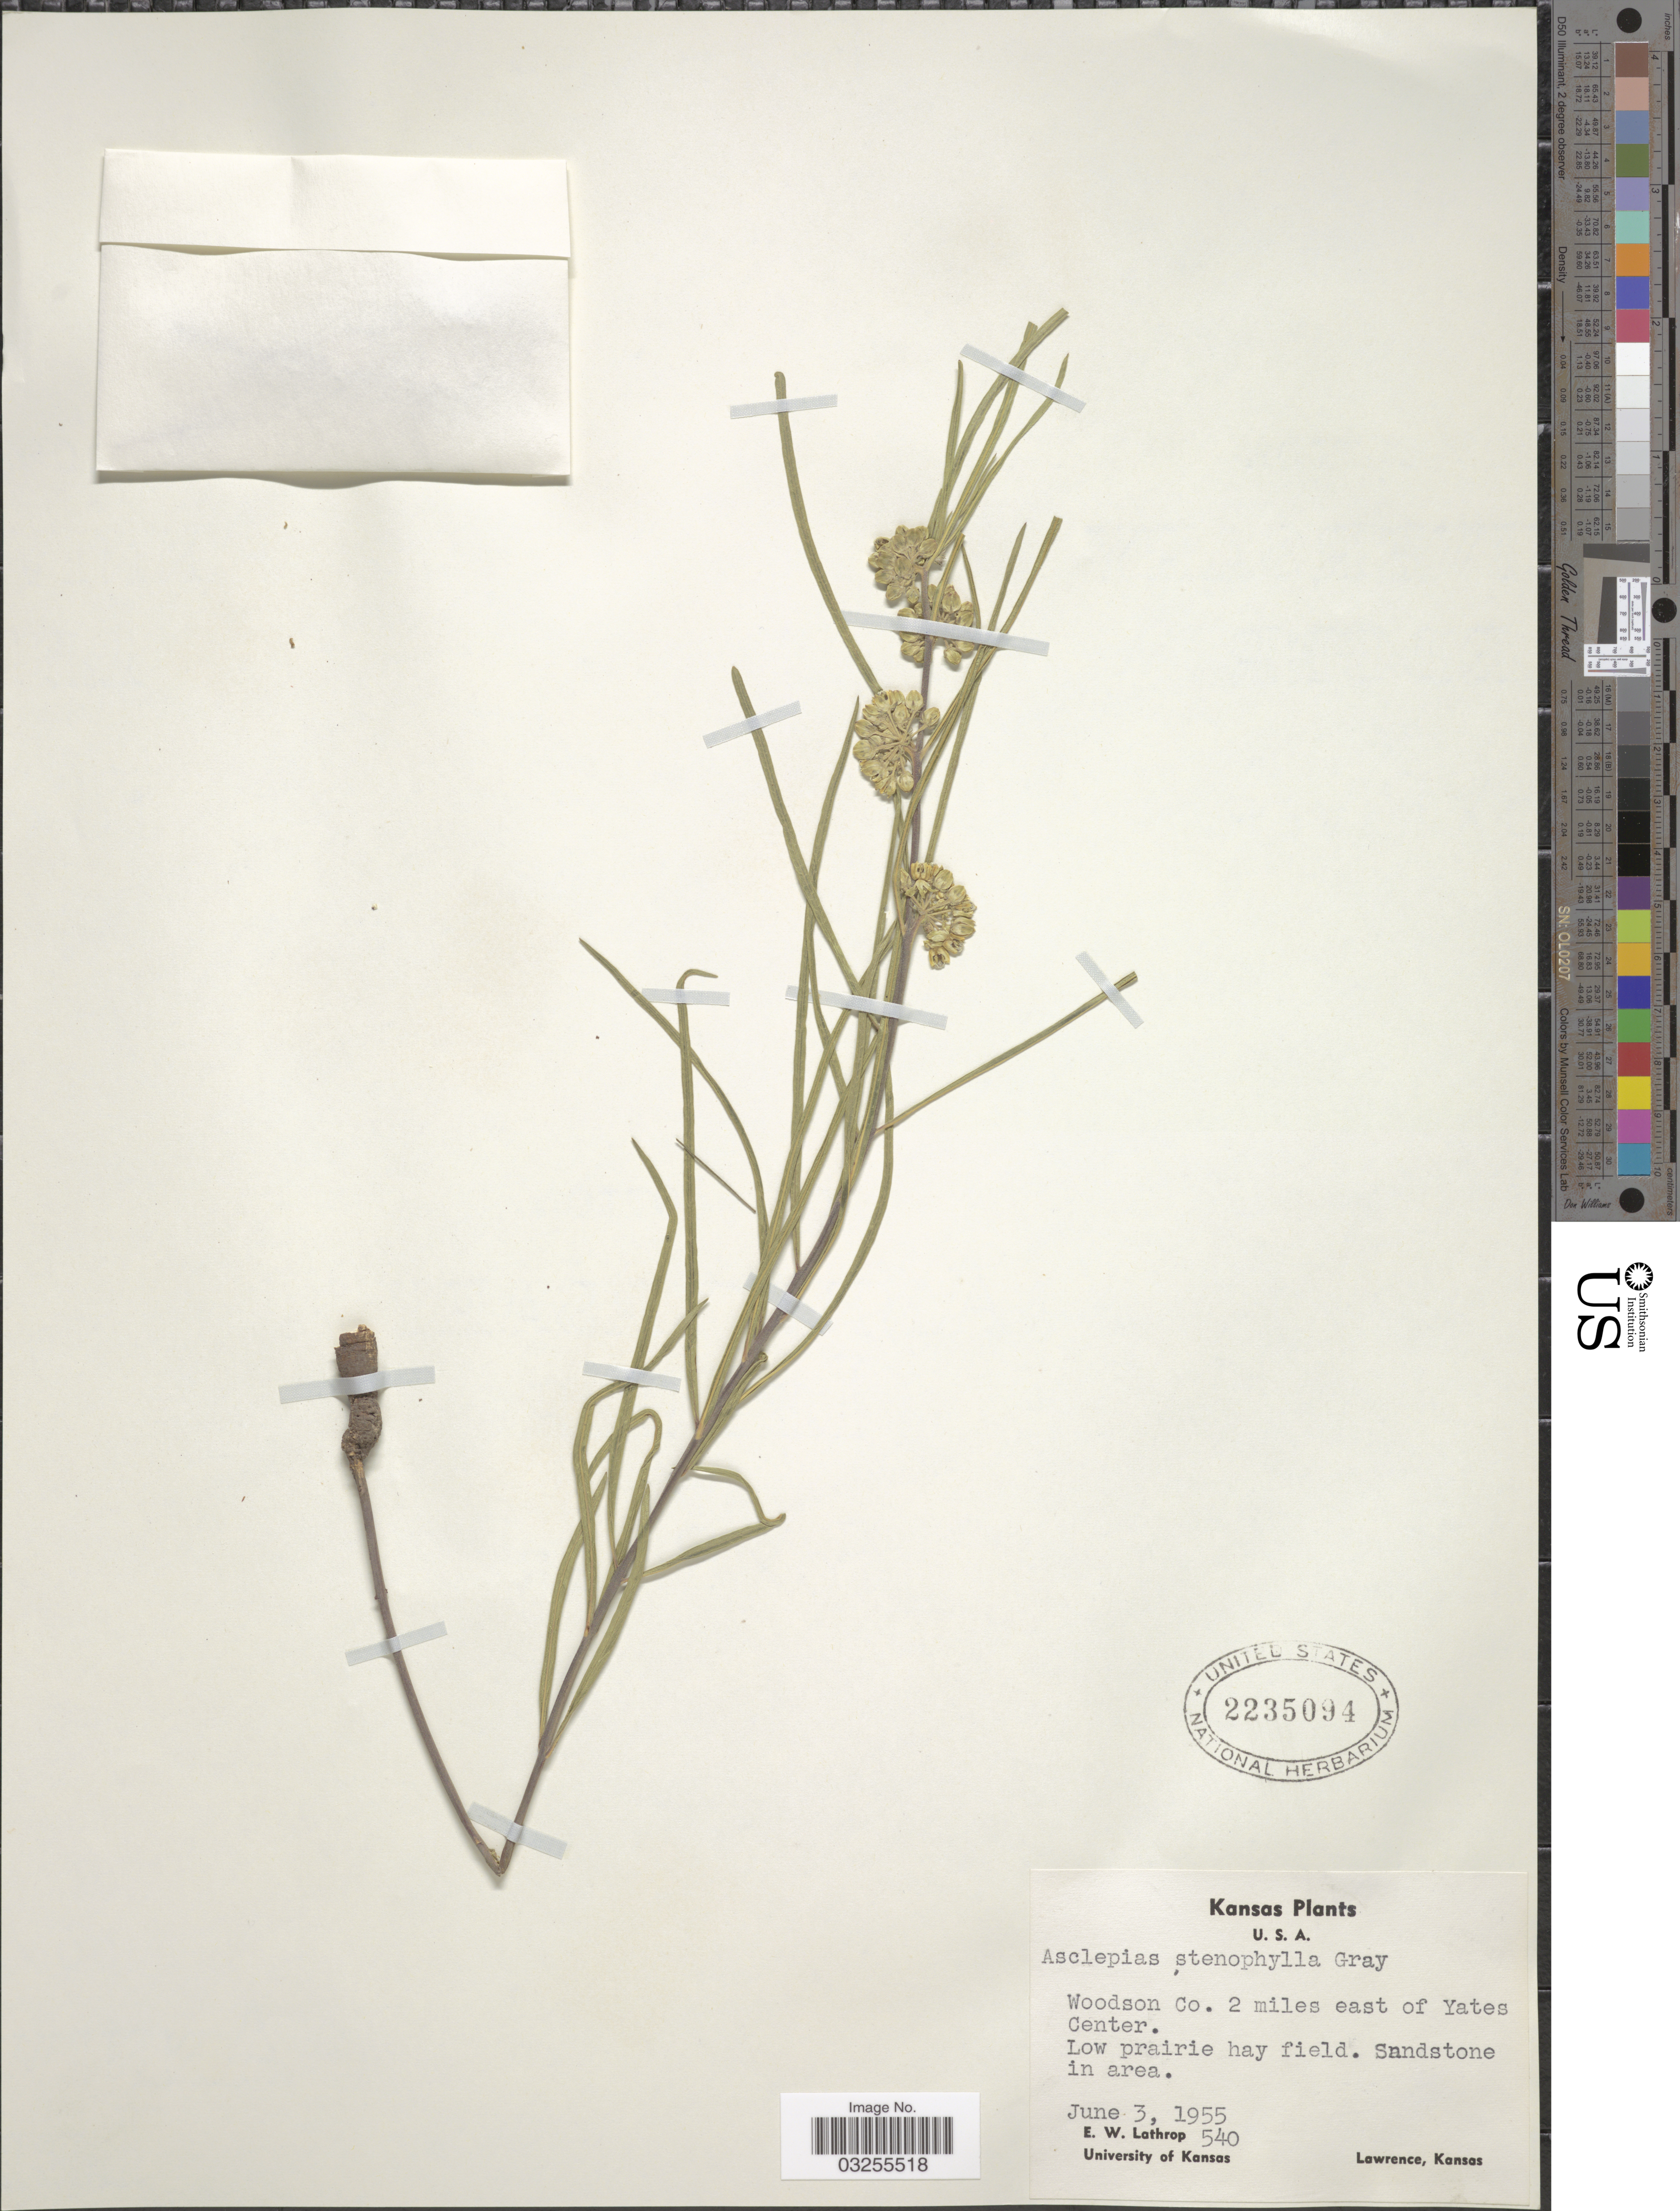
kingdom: Plantae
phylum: Tracheophyta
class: Magnoliopsida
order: Gentianales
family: Apocynaceae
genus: Asclepias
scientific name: Asclepias stenophylla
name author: A. Gray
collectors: E. W. Lathrop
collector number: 540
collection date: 1955-06-03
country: United States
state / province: Kansas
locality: Woodson Co. 2 miles east of Yates Center.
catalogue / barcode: US 2235094